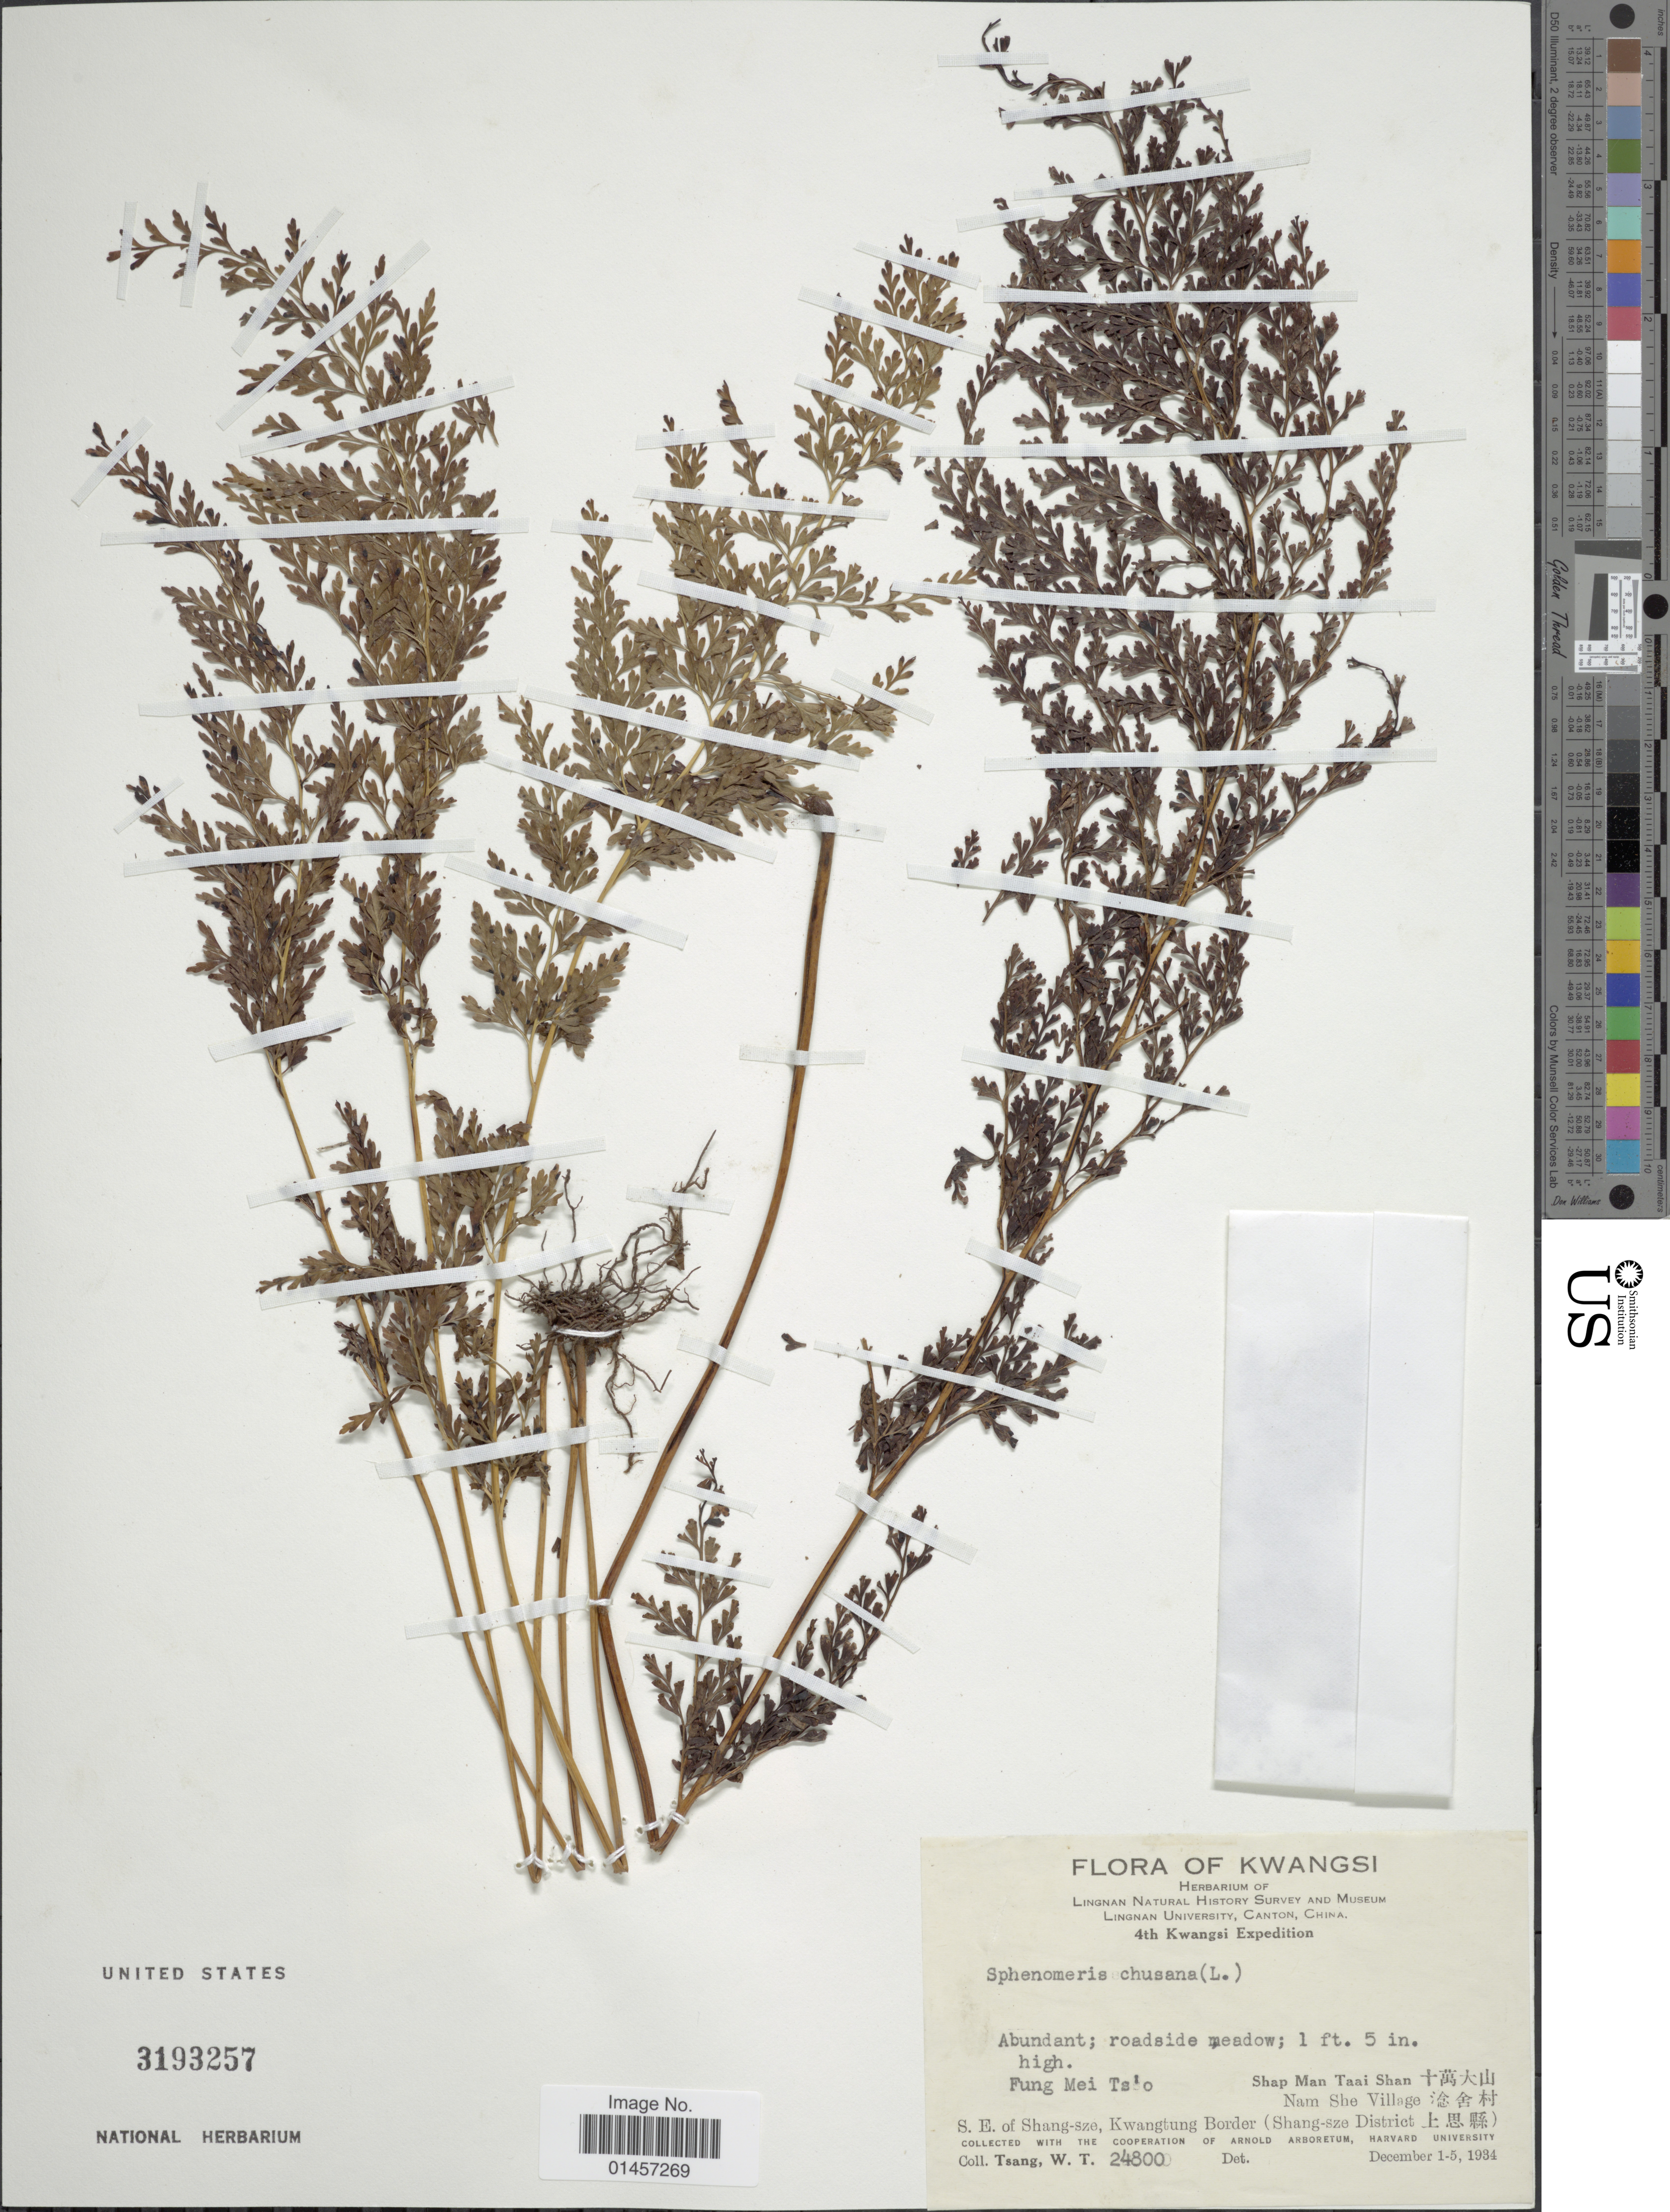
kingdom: Plantae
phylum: Tracheophyta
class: Polypodiopsida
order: Polypodiales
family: Lindsaeaceae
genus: Sphenomeris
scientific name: Sphenomeris chinensis var. chinensis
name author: (L.) Maxon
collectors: W. T. Tsang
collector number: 24800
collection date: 1934-12-01/1934-12-05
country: China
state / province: Guangxi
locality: Kwangsi, Fung Mei Ts'o, Shap Man Taai Shan, Nam She village, S.E. of Shang-sze, Kwangtung Border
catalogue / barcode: US 3193257